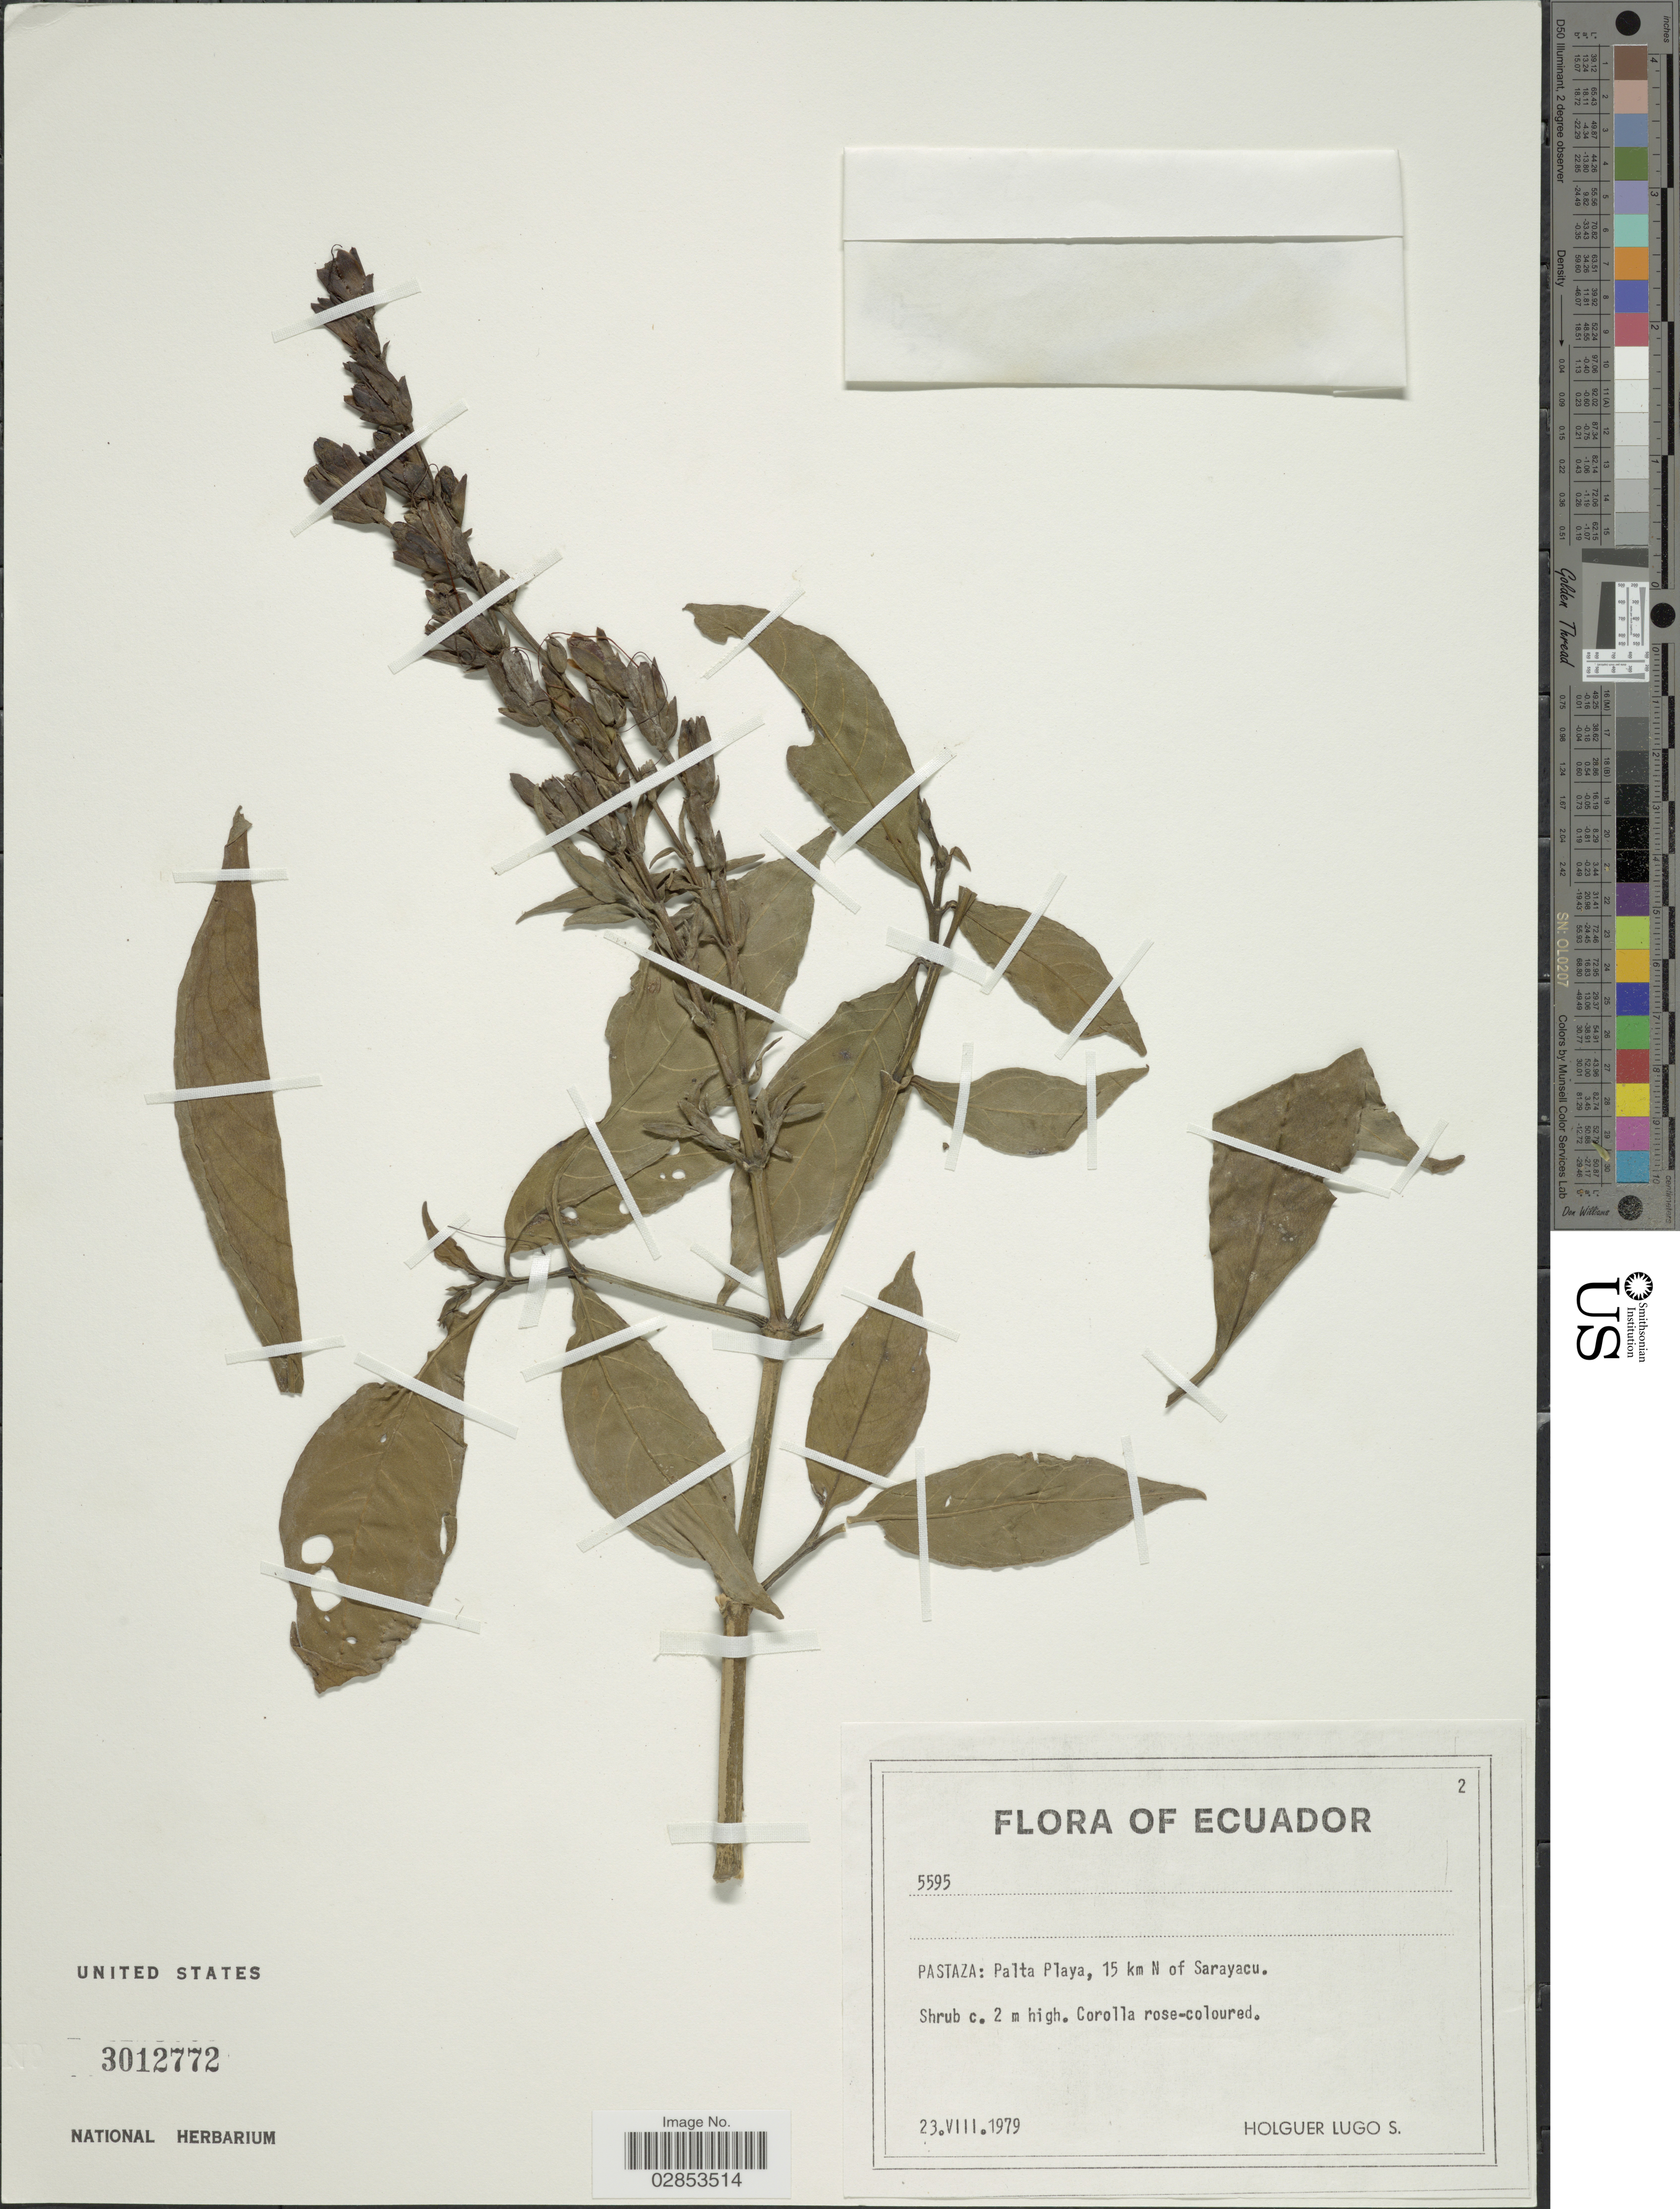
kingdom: Plantae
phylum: Tracheophyta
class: Magnoliopsida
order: Lamiales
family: Acanthaceae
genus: Sanchezia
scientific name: Sanchezia putumayensis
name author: Leonard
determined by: Azevedo, Igor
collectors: H. Lugo S.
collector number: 5595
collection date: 1979-08-23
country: Ecuador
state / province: Pastaza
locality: Palta Playa, 15 km N of Sarayacu.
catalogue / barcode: US 3012772